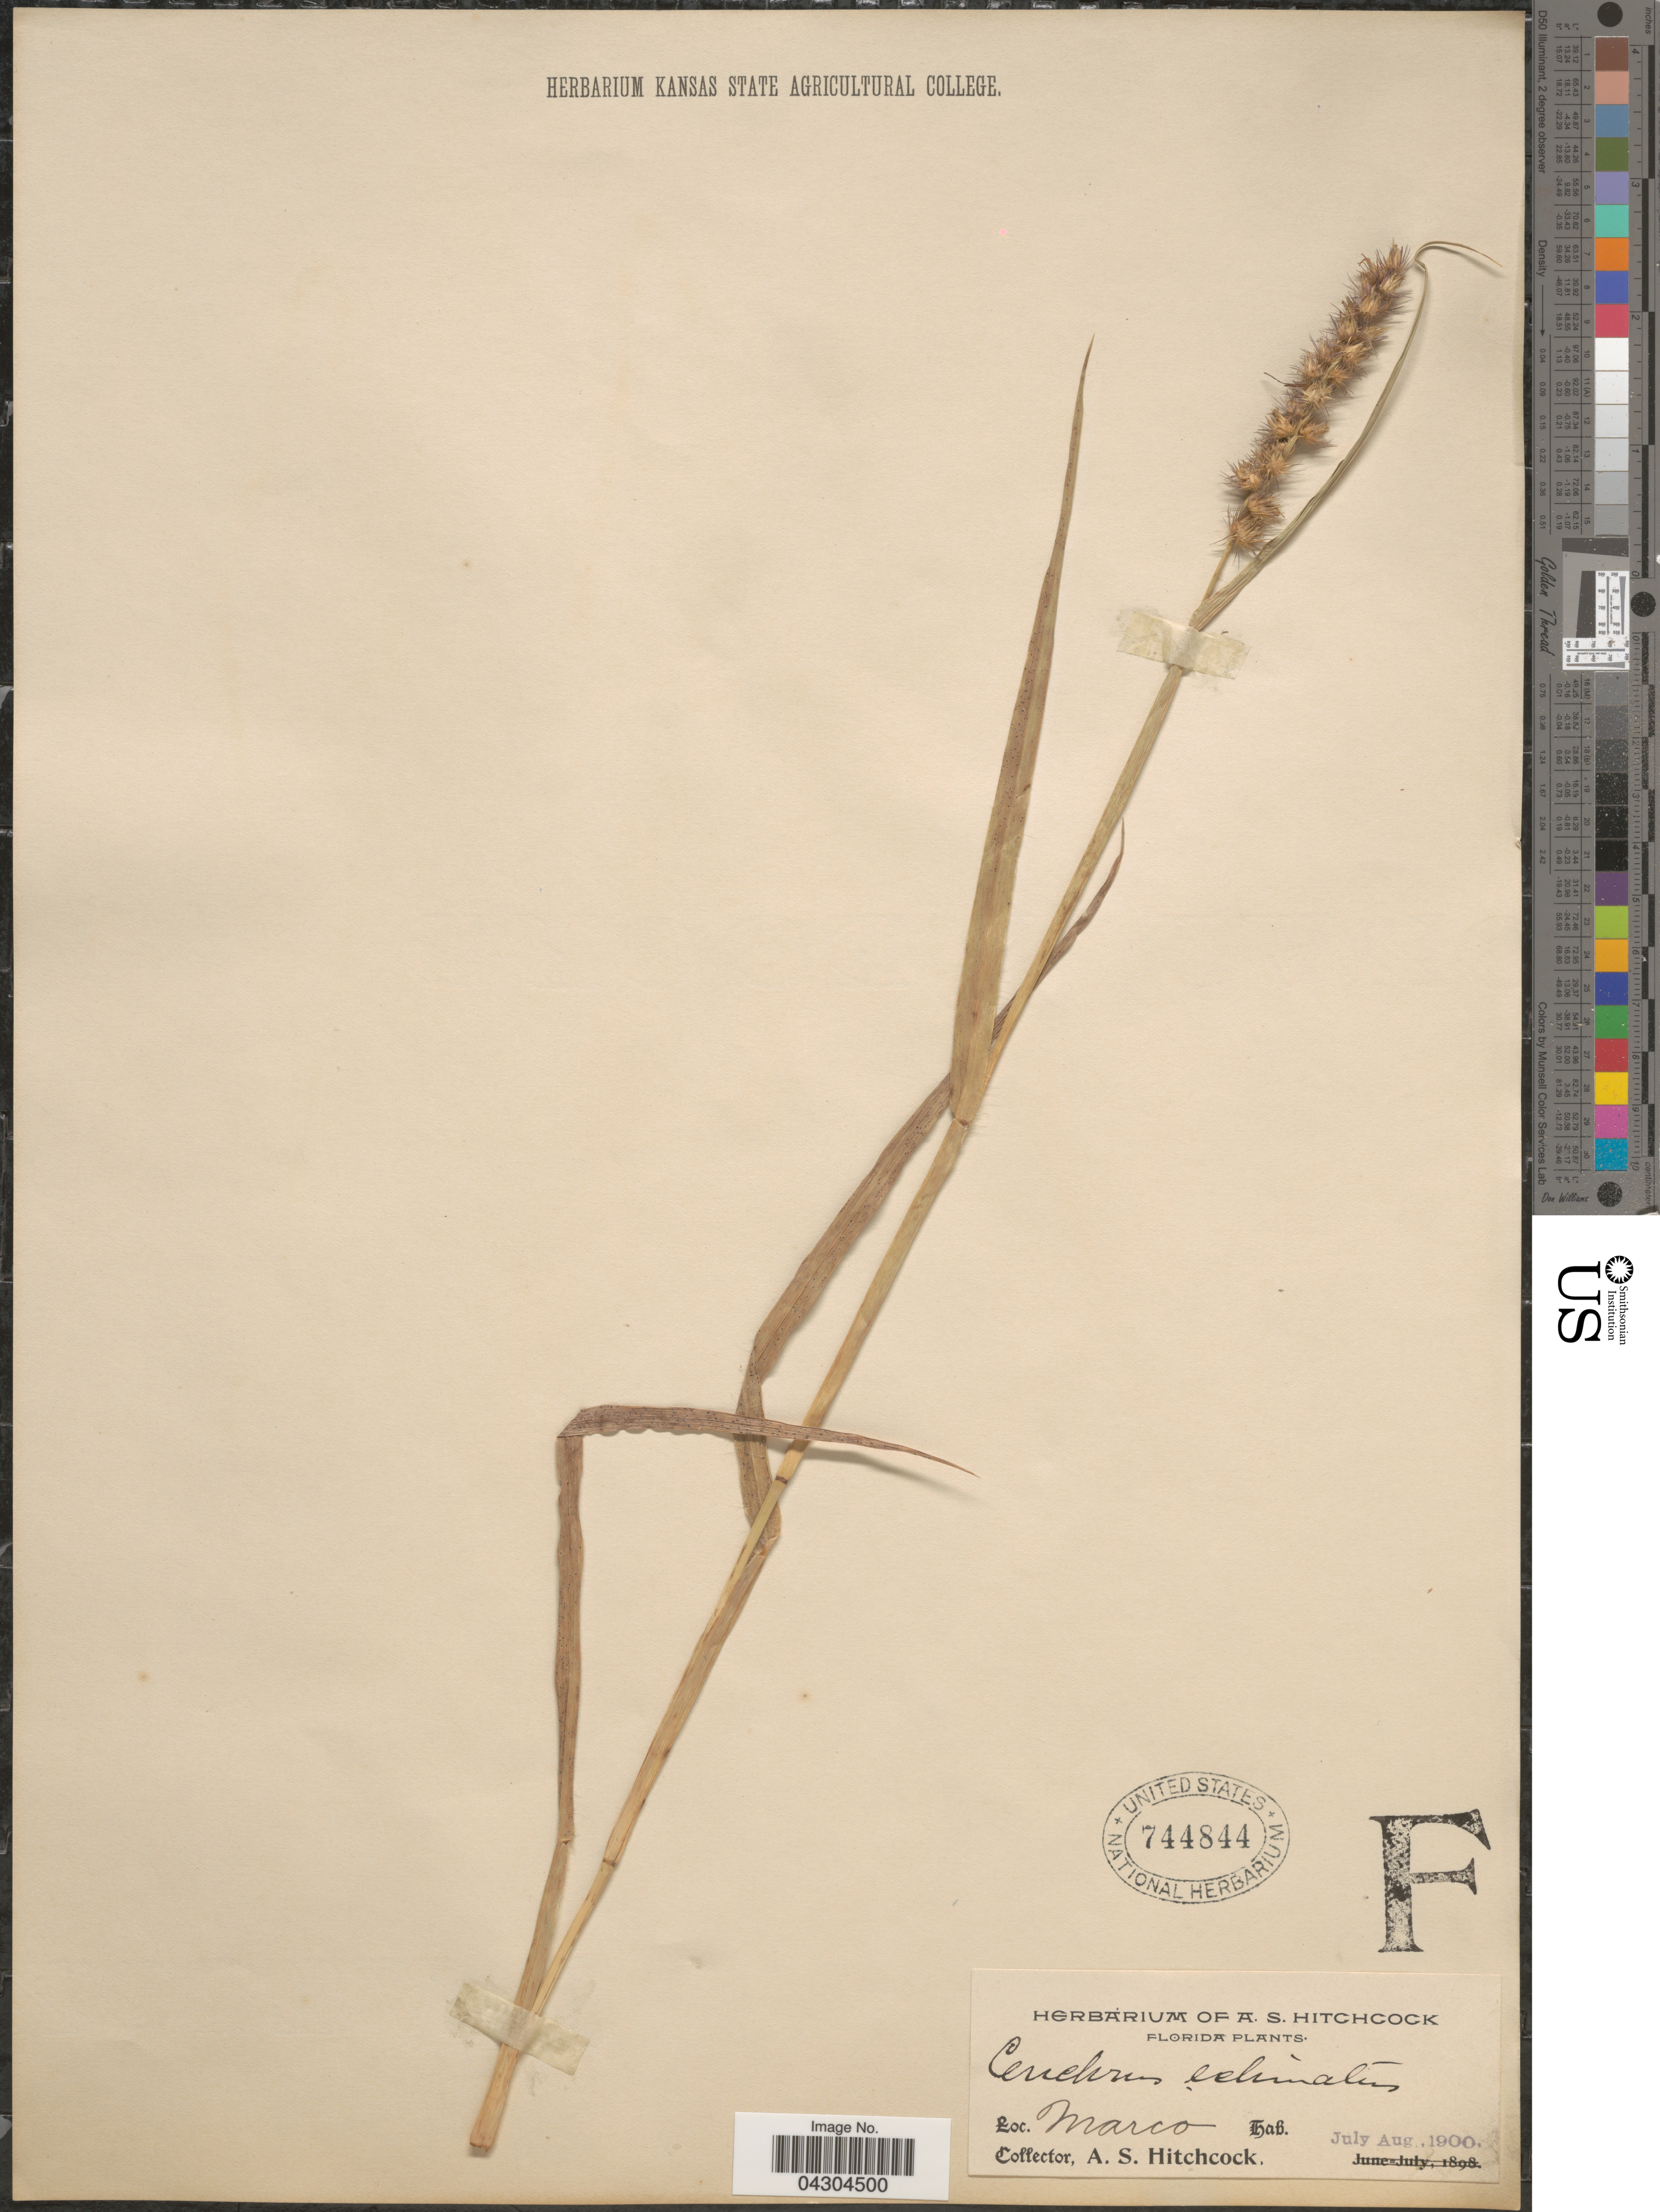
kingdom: Plantae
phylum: Tracheophyta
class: Liliopsida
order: Poales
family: Poaceae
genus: Cenchrus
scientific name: Cenchrus echinatus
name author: L.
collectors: A. S. Hitchcock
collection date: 1900-07/1900-08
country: United States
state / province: Florida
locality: Marco.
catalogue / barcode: US 744844